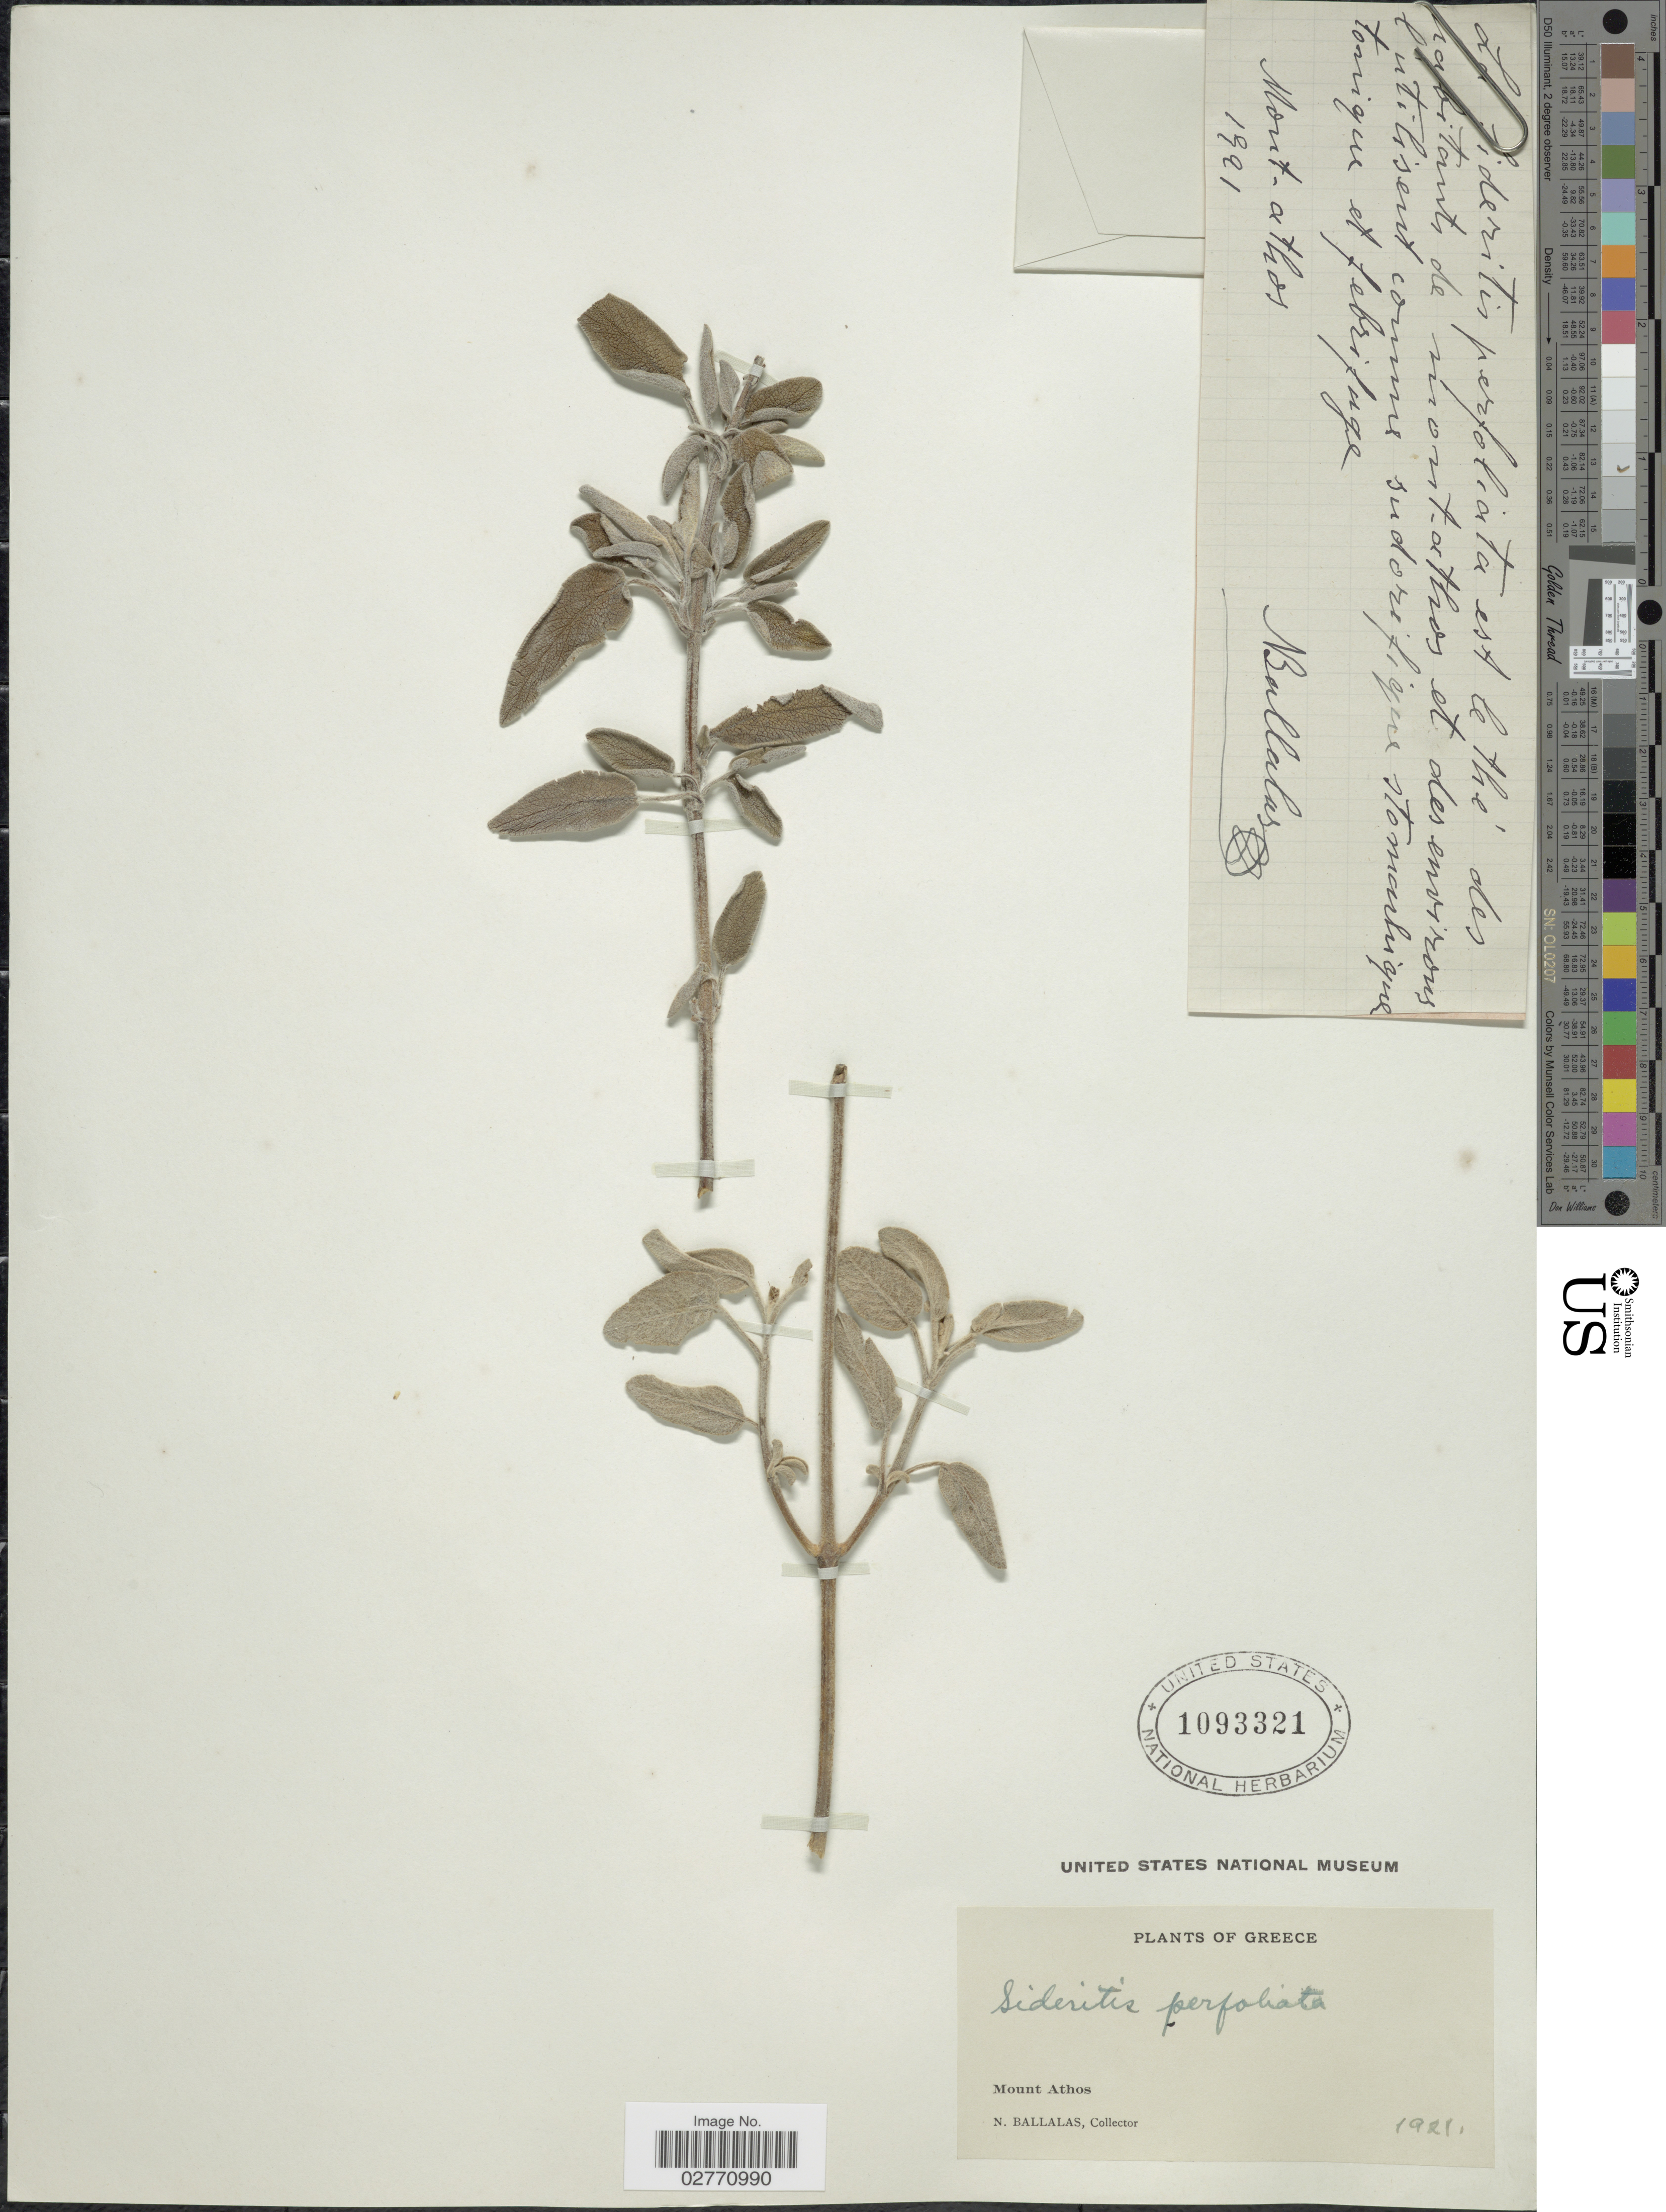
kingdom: Plantae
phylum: Tracheophyta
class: Magnoliopsida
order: Lamiales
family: Lamiaceae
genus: Sideritis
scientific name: Sideritis perfoliata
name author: L.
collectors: N. Ballalas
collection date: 1921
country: Greece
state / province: Mount Athoa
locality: Mount Athos.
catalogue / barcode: US 1093321